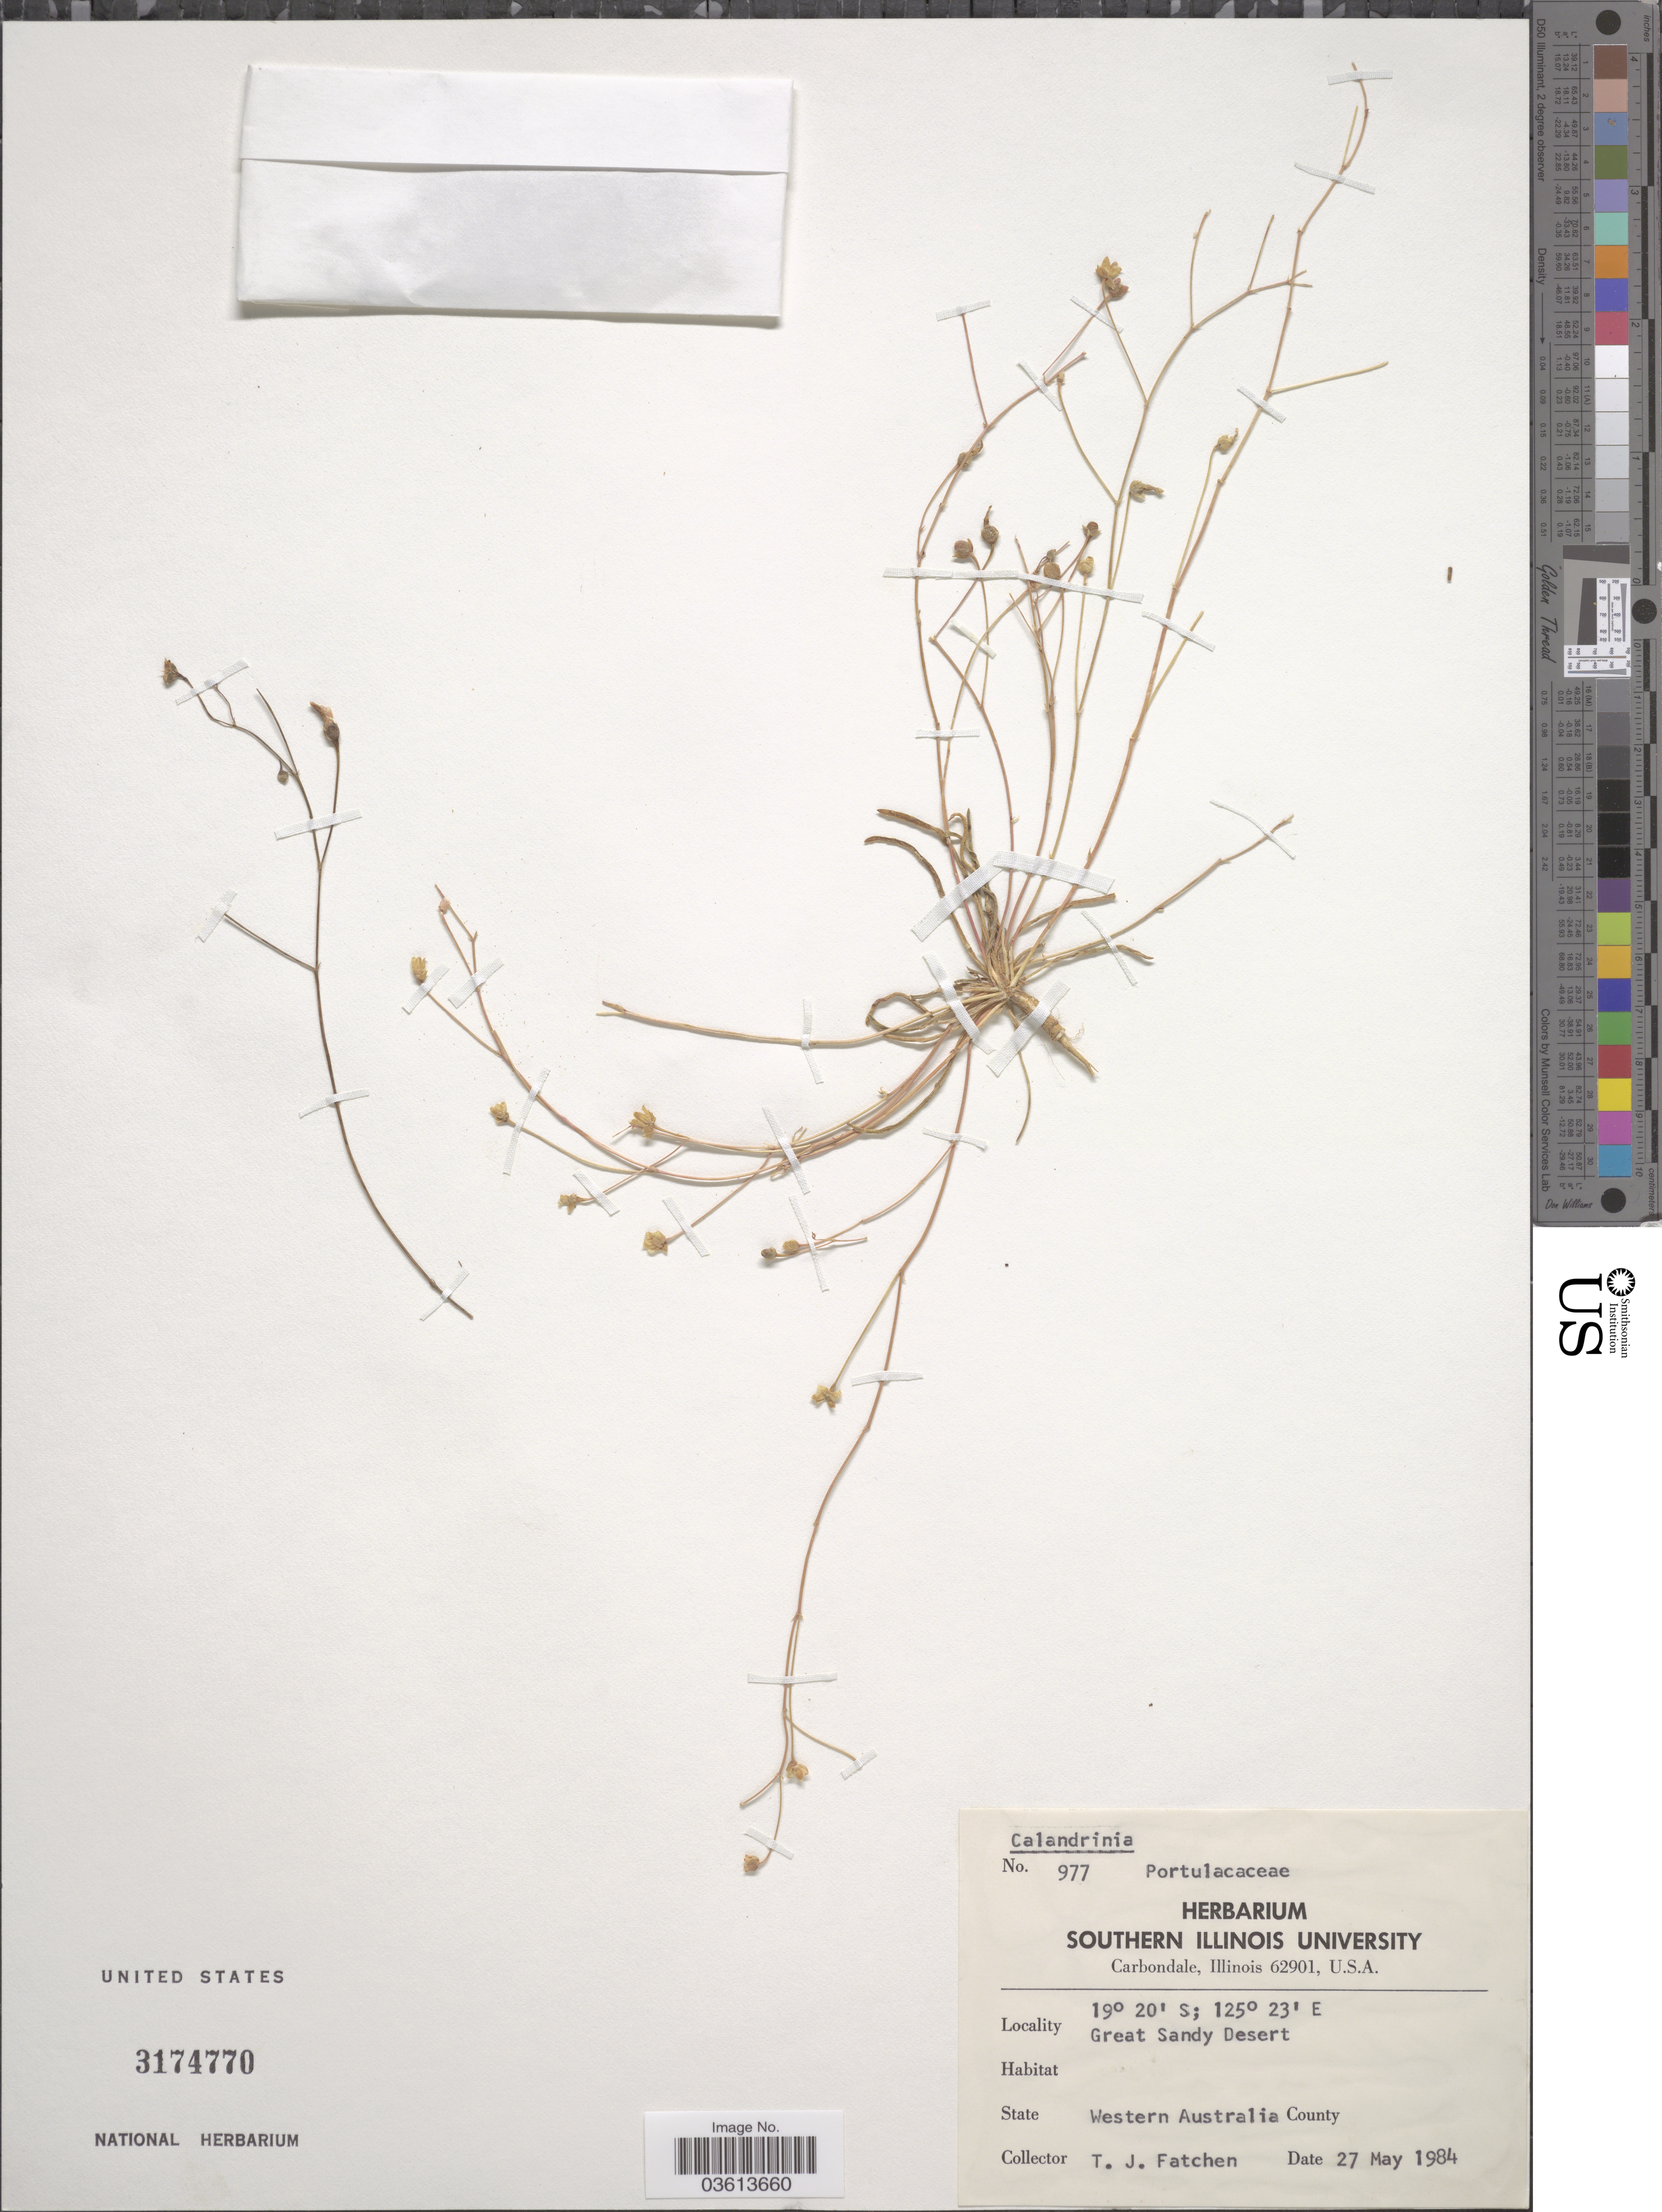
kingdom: Plantae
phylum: Tracheophyta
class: Magnoliopsida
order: Caryophyllales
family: Montiaceae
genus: Parakeelya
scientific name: Parakeelya sp.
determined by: Strong, Mark T., (BOT), Smithsonian Institution - National Museum of Natural History (UNITED STATES)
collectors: T. Fatchen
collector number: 977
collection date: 1984-05-27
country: Australia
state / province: Western Australia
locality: Great Sandy Desert. Western Australia County.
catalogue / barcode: US 3174770